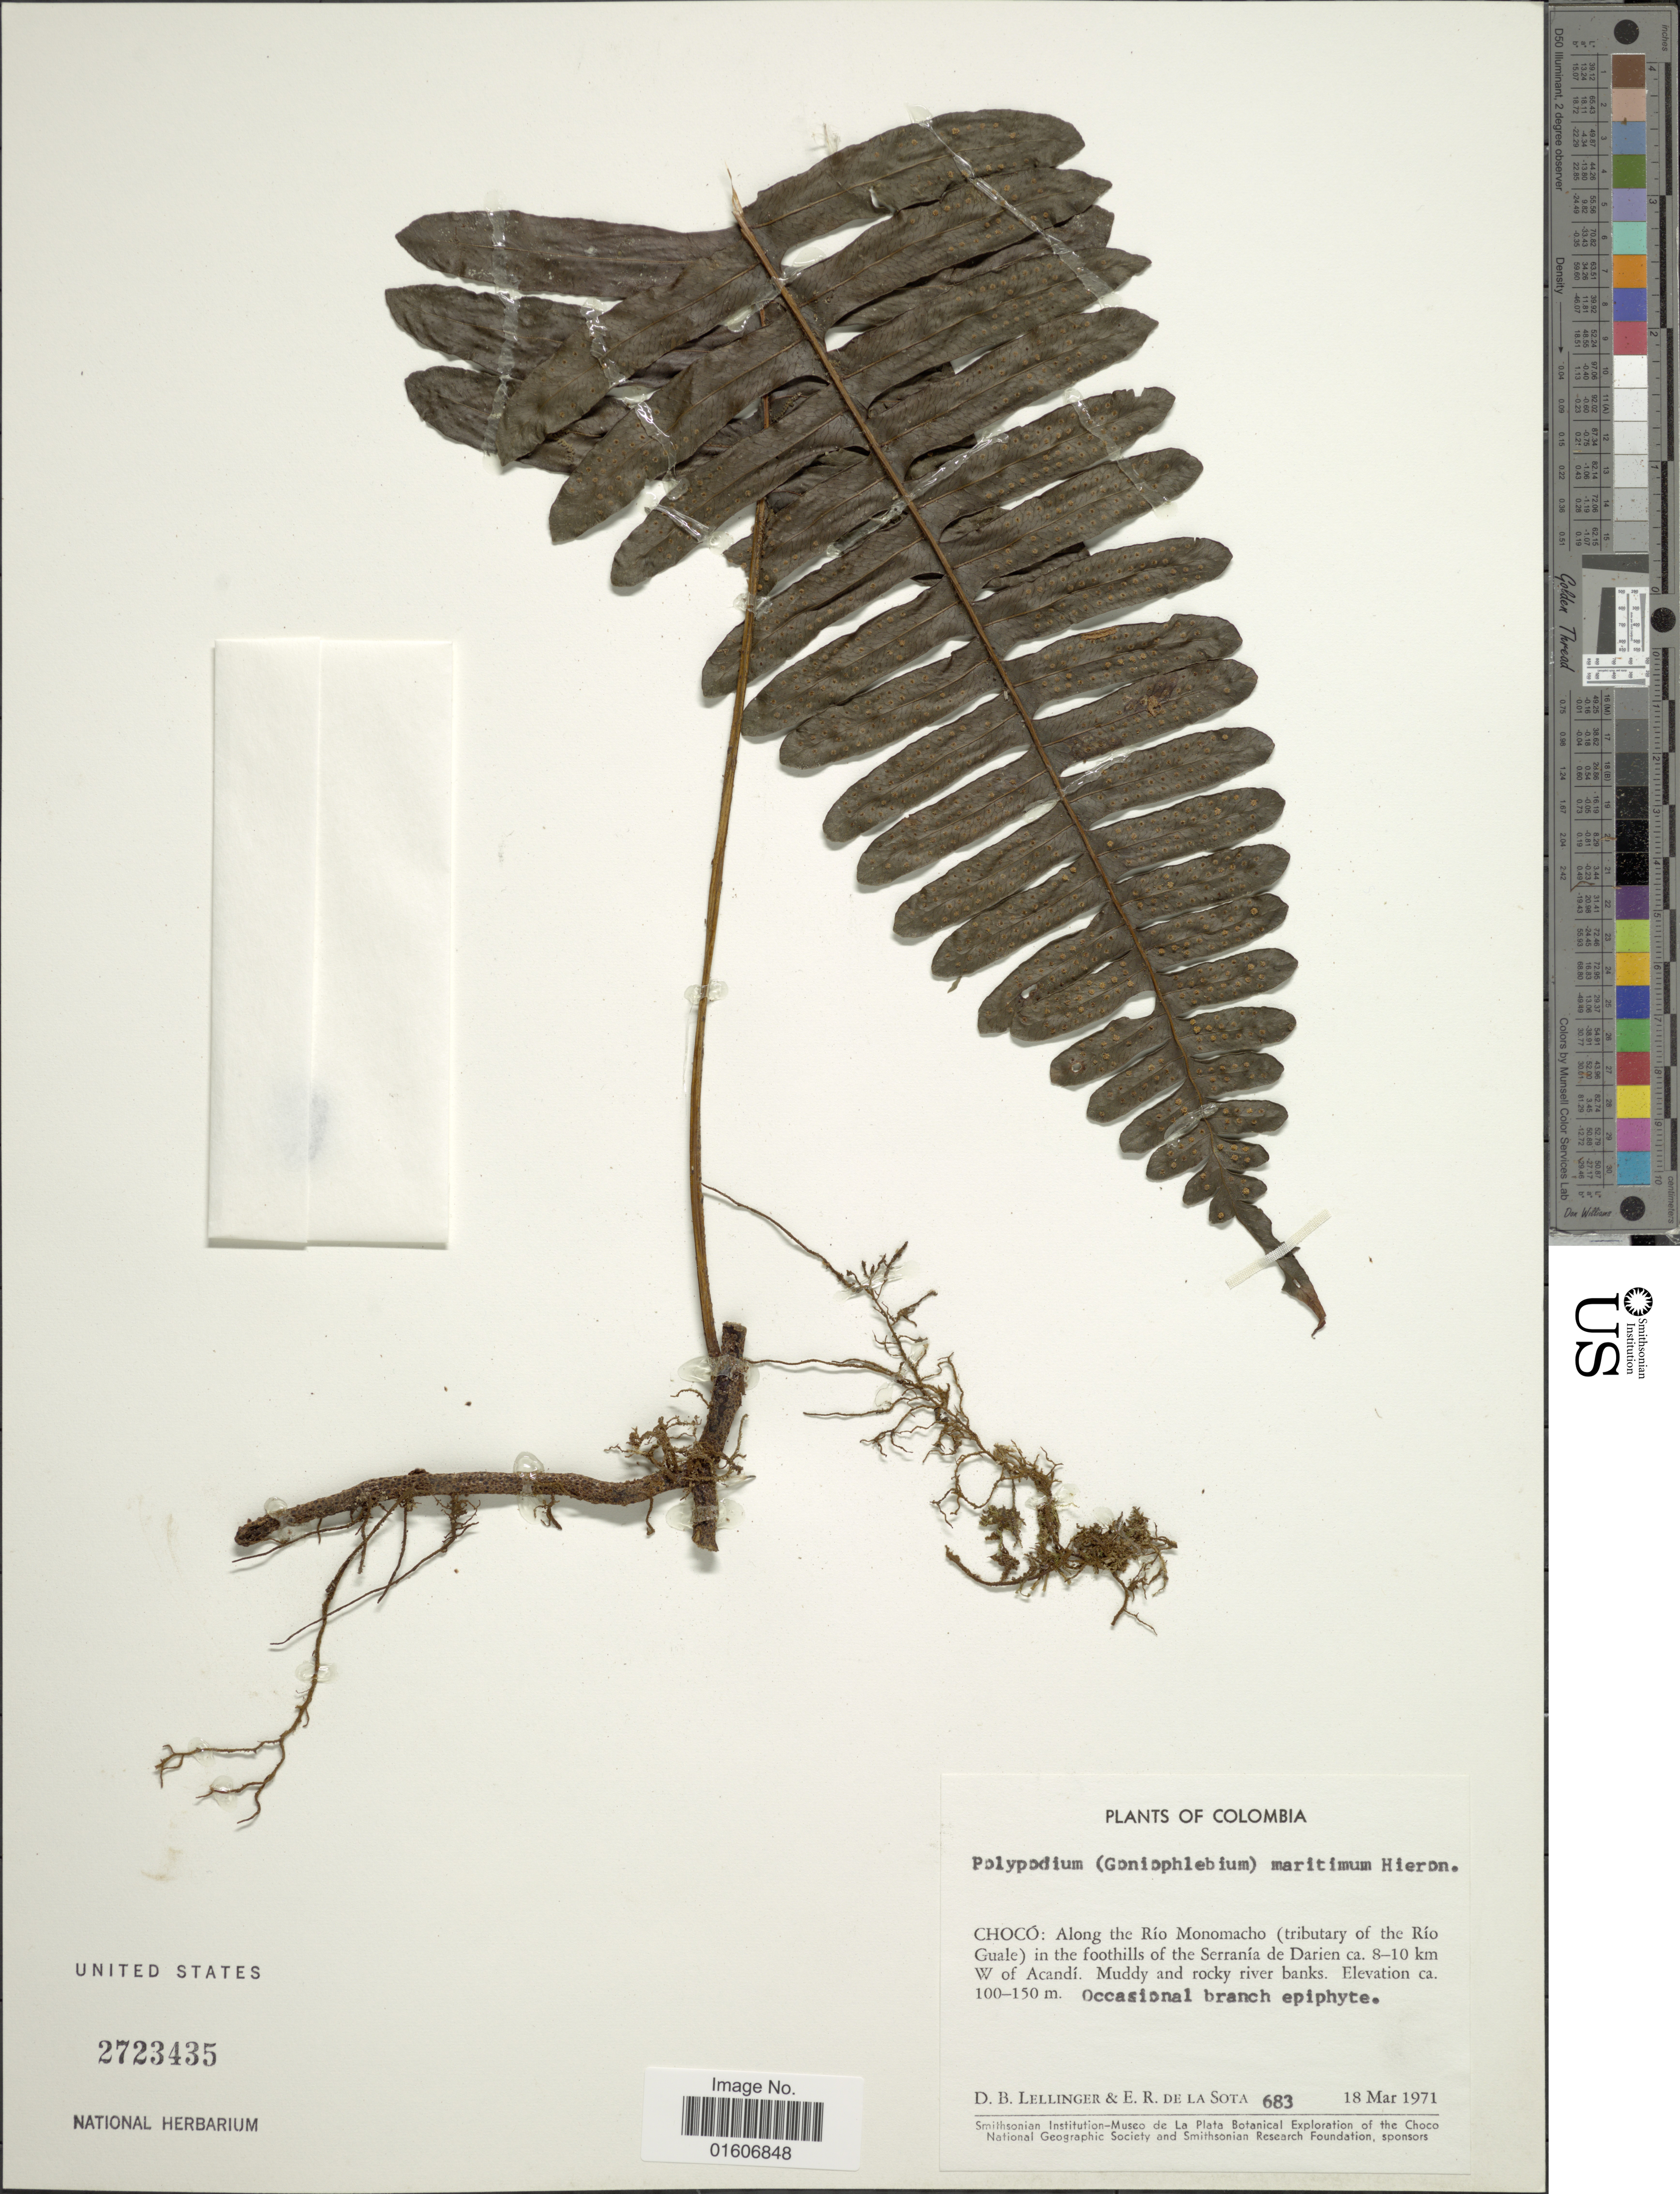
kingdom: Plantae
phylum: Tracheophyta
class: Polypodiopsida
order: Polypodiales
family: Polypodiaceae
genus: Serpocaulon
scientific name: Serpocaulon maritimum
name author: (Hieron.) A.R. Sm.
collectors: D. B. Lellinger & E. R. de la Sota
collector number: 683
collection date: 1971-03-18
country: Colombia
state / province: Chocó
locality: Along the Río Monomacho (tributary of the Río Guale) in he foothills of the Serranía de Darien ca. 8-10 km W of Acandí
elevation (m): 100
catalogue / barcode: US 2723435